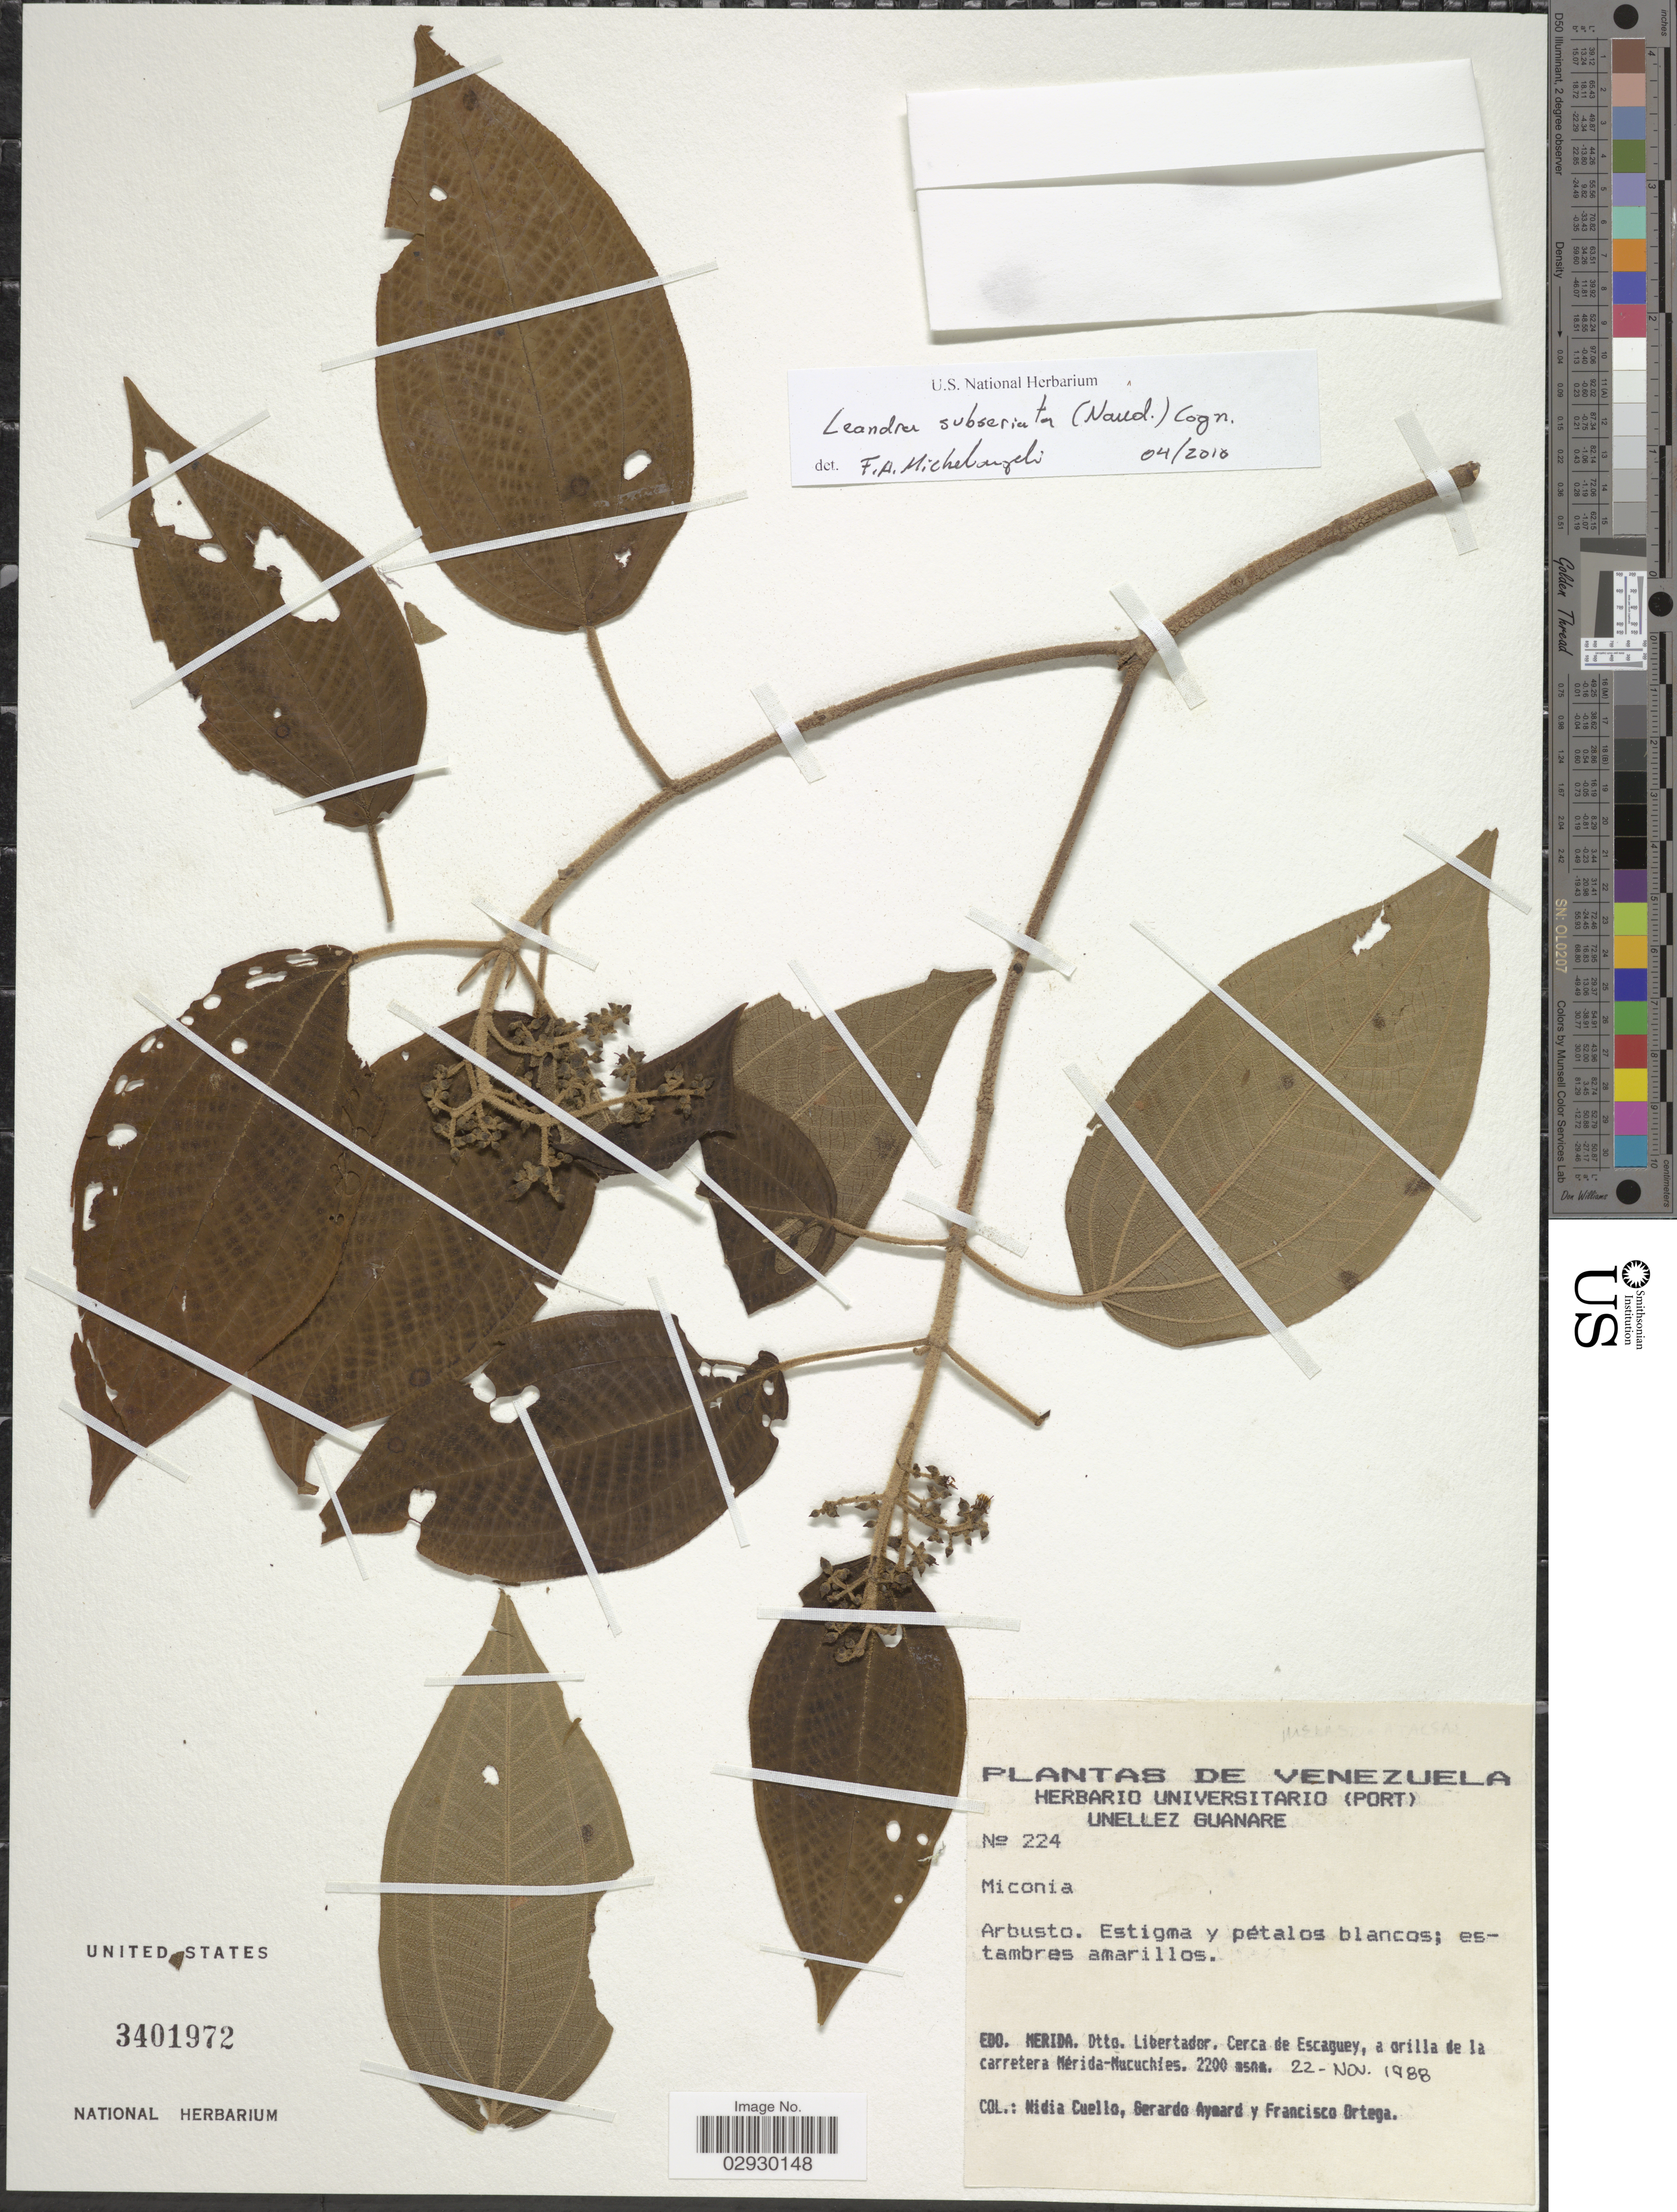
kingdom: Plantae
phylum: Tracheophyta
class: Magnoliopsida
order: Myrtales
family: Melastomataceae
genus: Leandra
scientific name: Leandra subseriata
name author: (Naudin) Cogn.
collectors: N. L. Cuello, G. A. Aymard & F. J. Ortega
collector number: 224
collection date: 1988-11-22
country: Venezuela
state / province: Mérida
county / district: Libertador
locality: Cerca de Escaguey, a orilla carretera Mérida-Nucuchies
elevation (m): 2200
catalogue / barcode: US 3401972